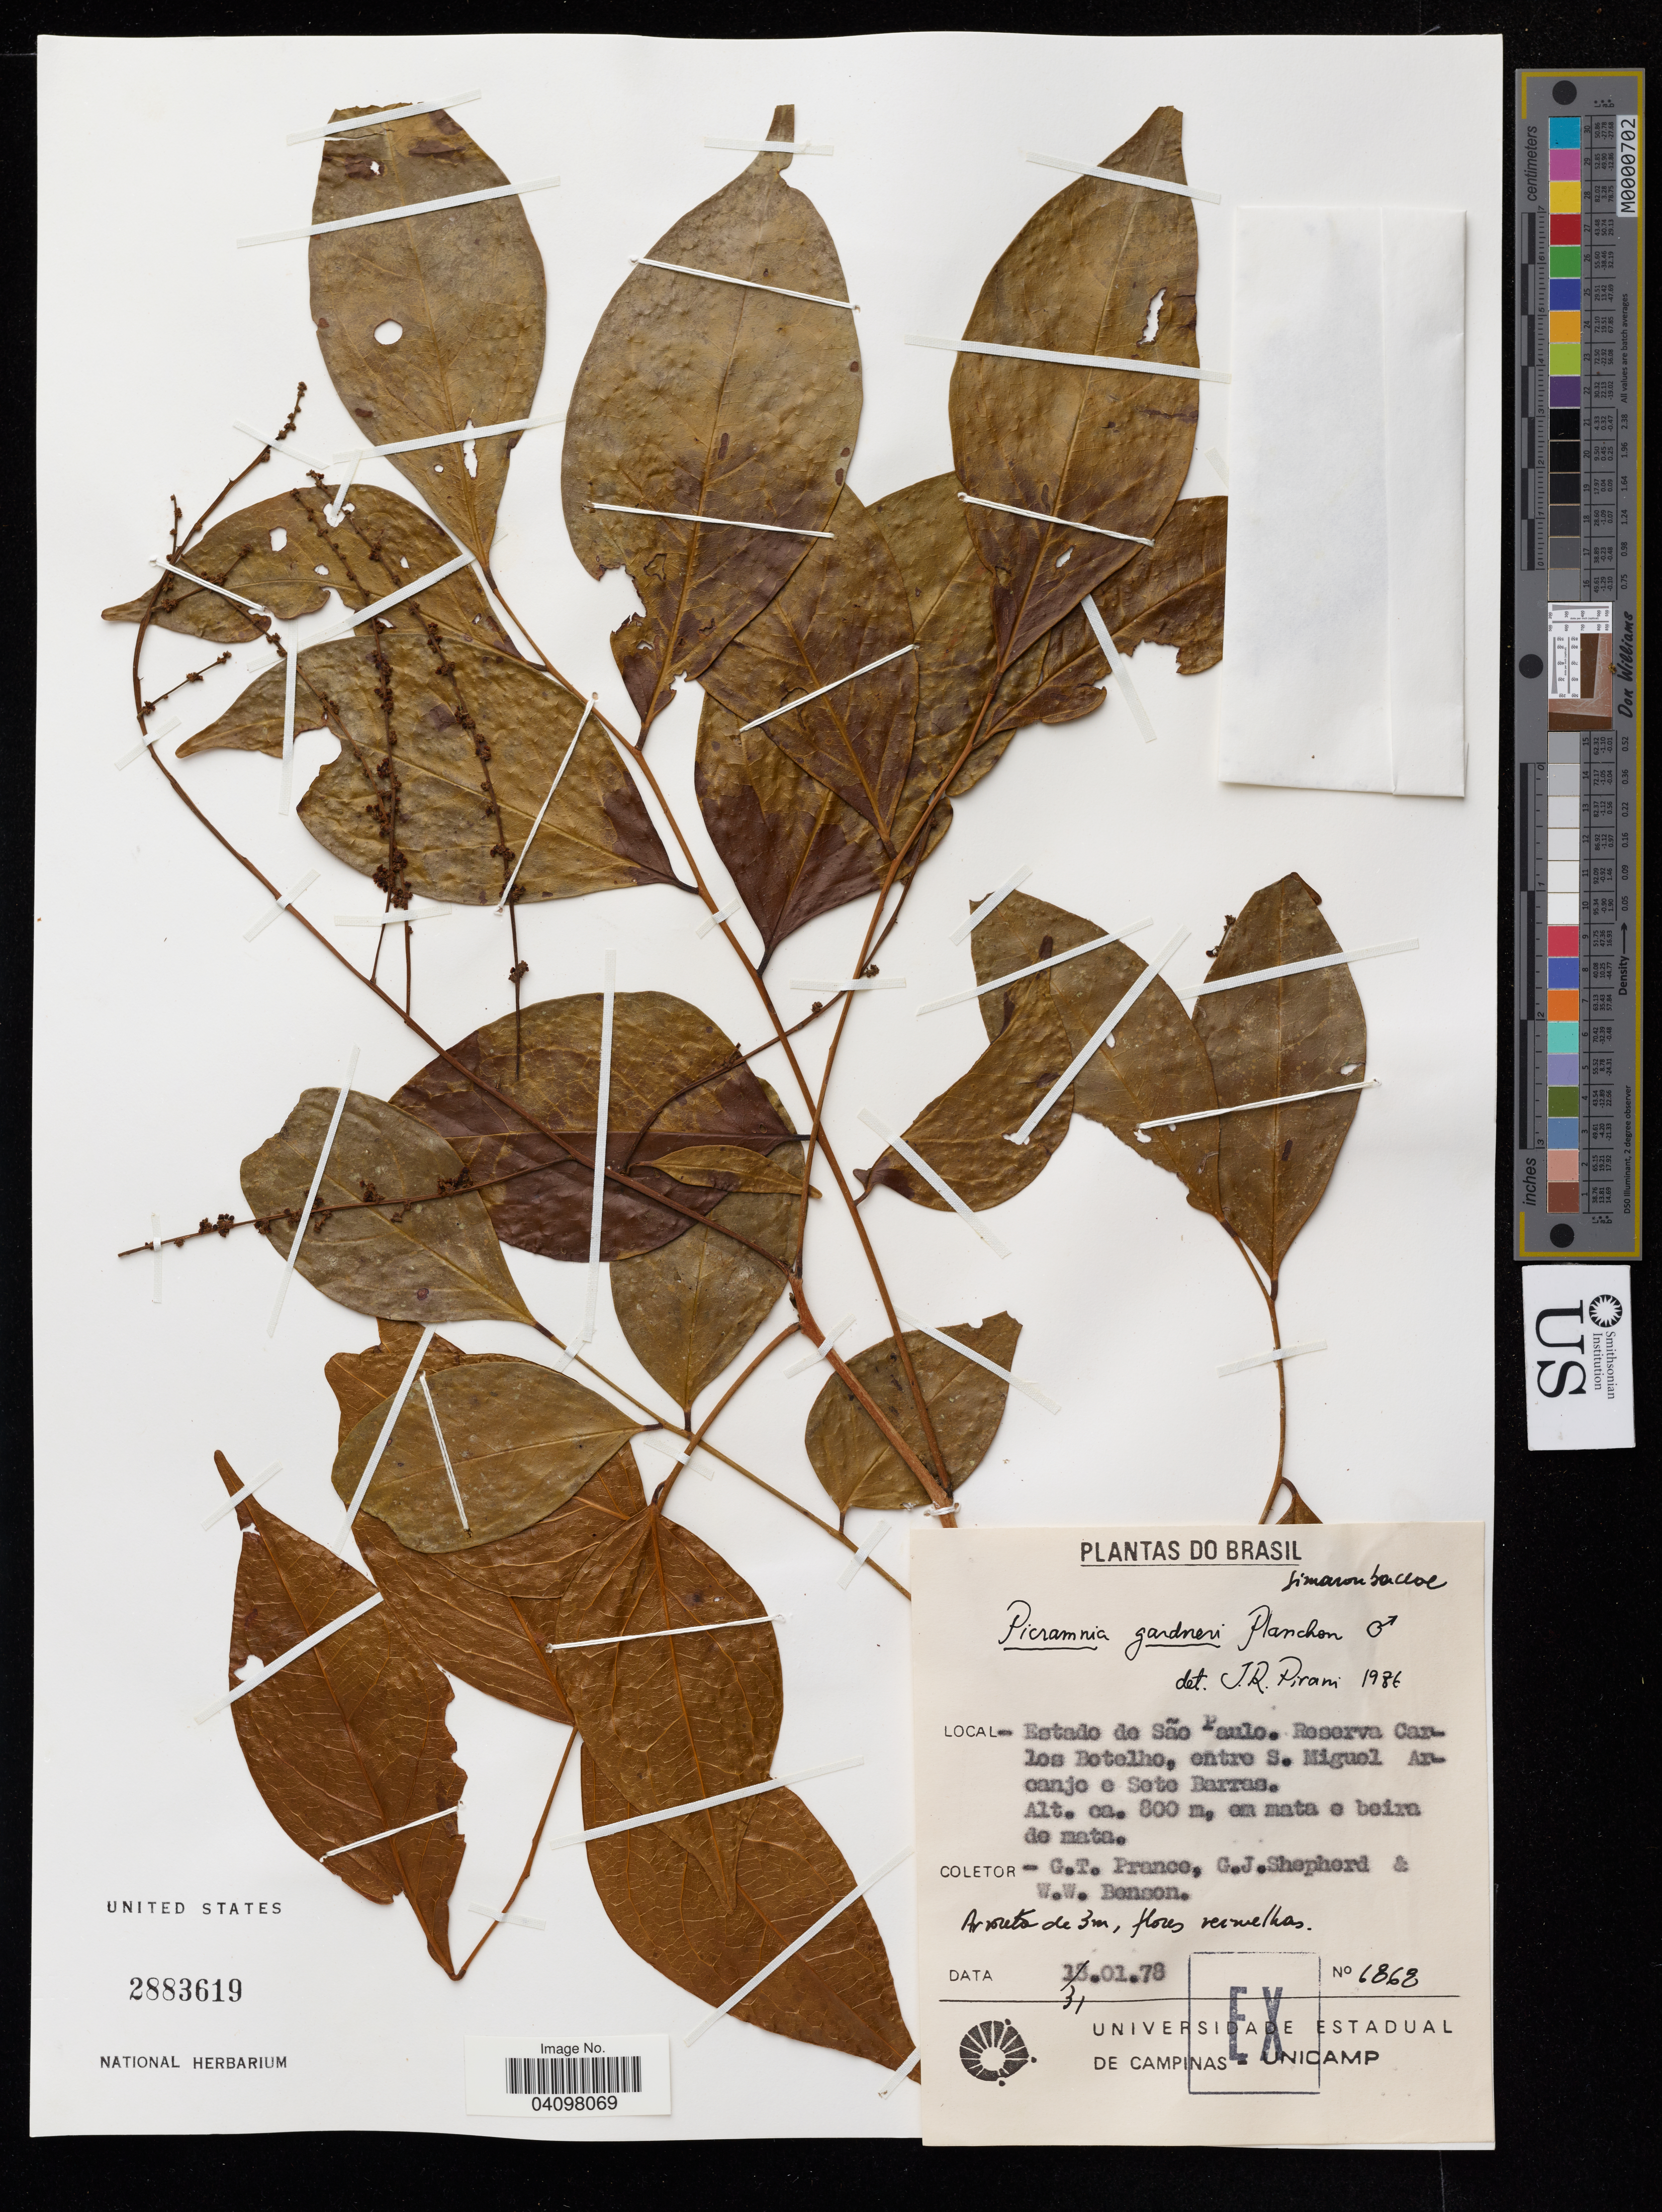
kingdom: Plantae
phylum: Tracheophyta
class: Magnoliopsida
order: Picramniales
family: Picramniaceae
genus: Picramnia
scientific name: Picramnia gardneri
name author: Planch.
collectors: G. T. Prance, G. Shepherd & W. Benson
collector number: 6862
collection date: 1978-01-31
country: Brazil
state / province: São Paulo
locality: Reserva Carlos Botelho, entre S. Mliguel Arcanjo e Sete Barras.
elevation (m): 800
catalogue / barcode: US 2883619